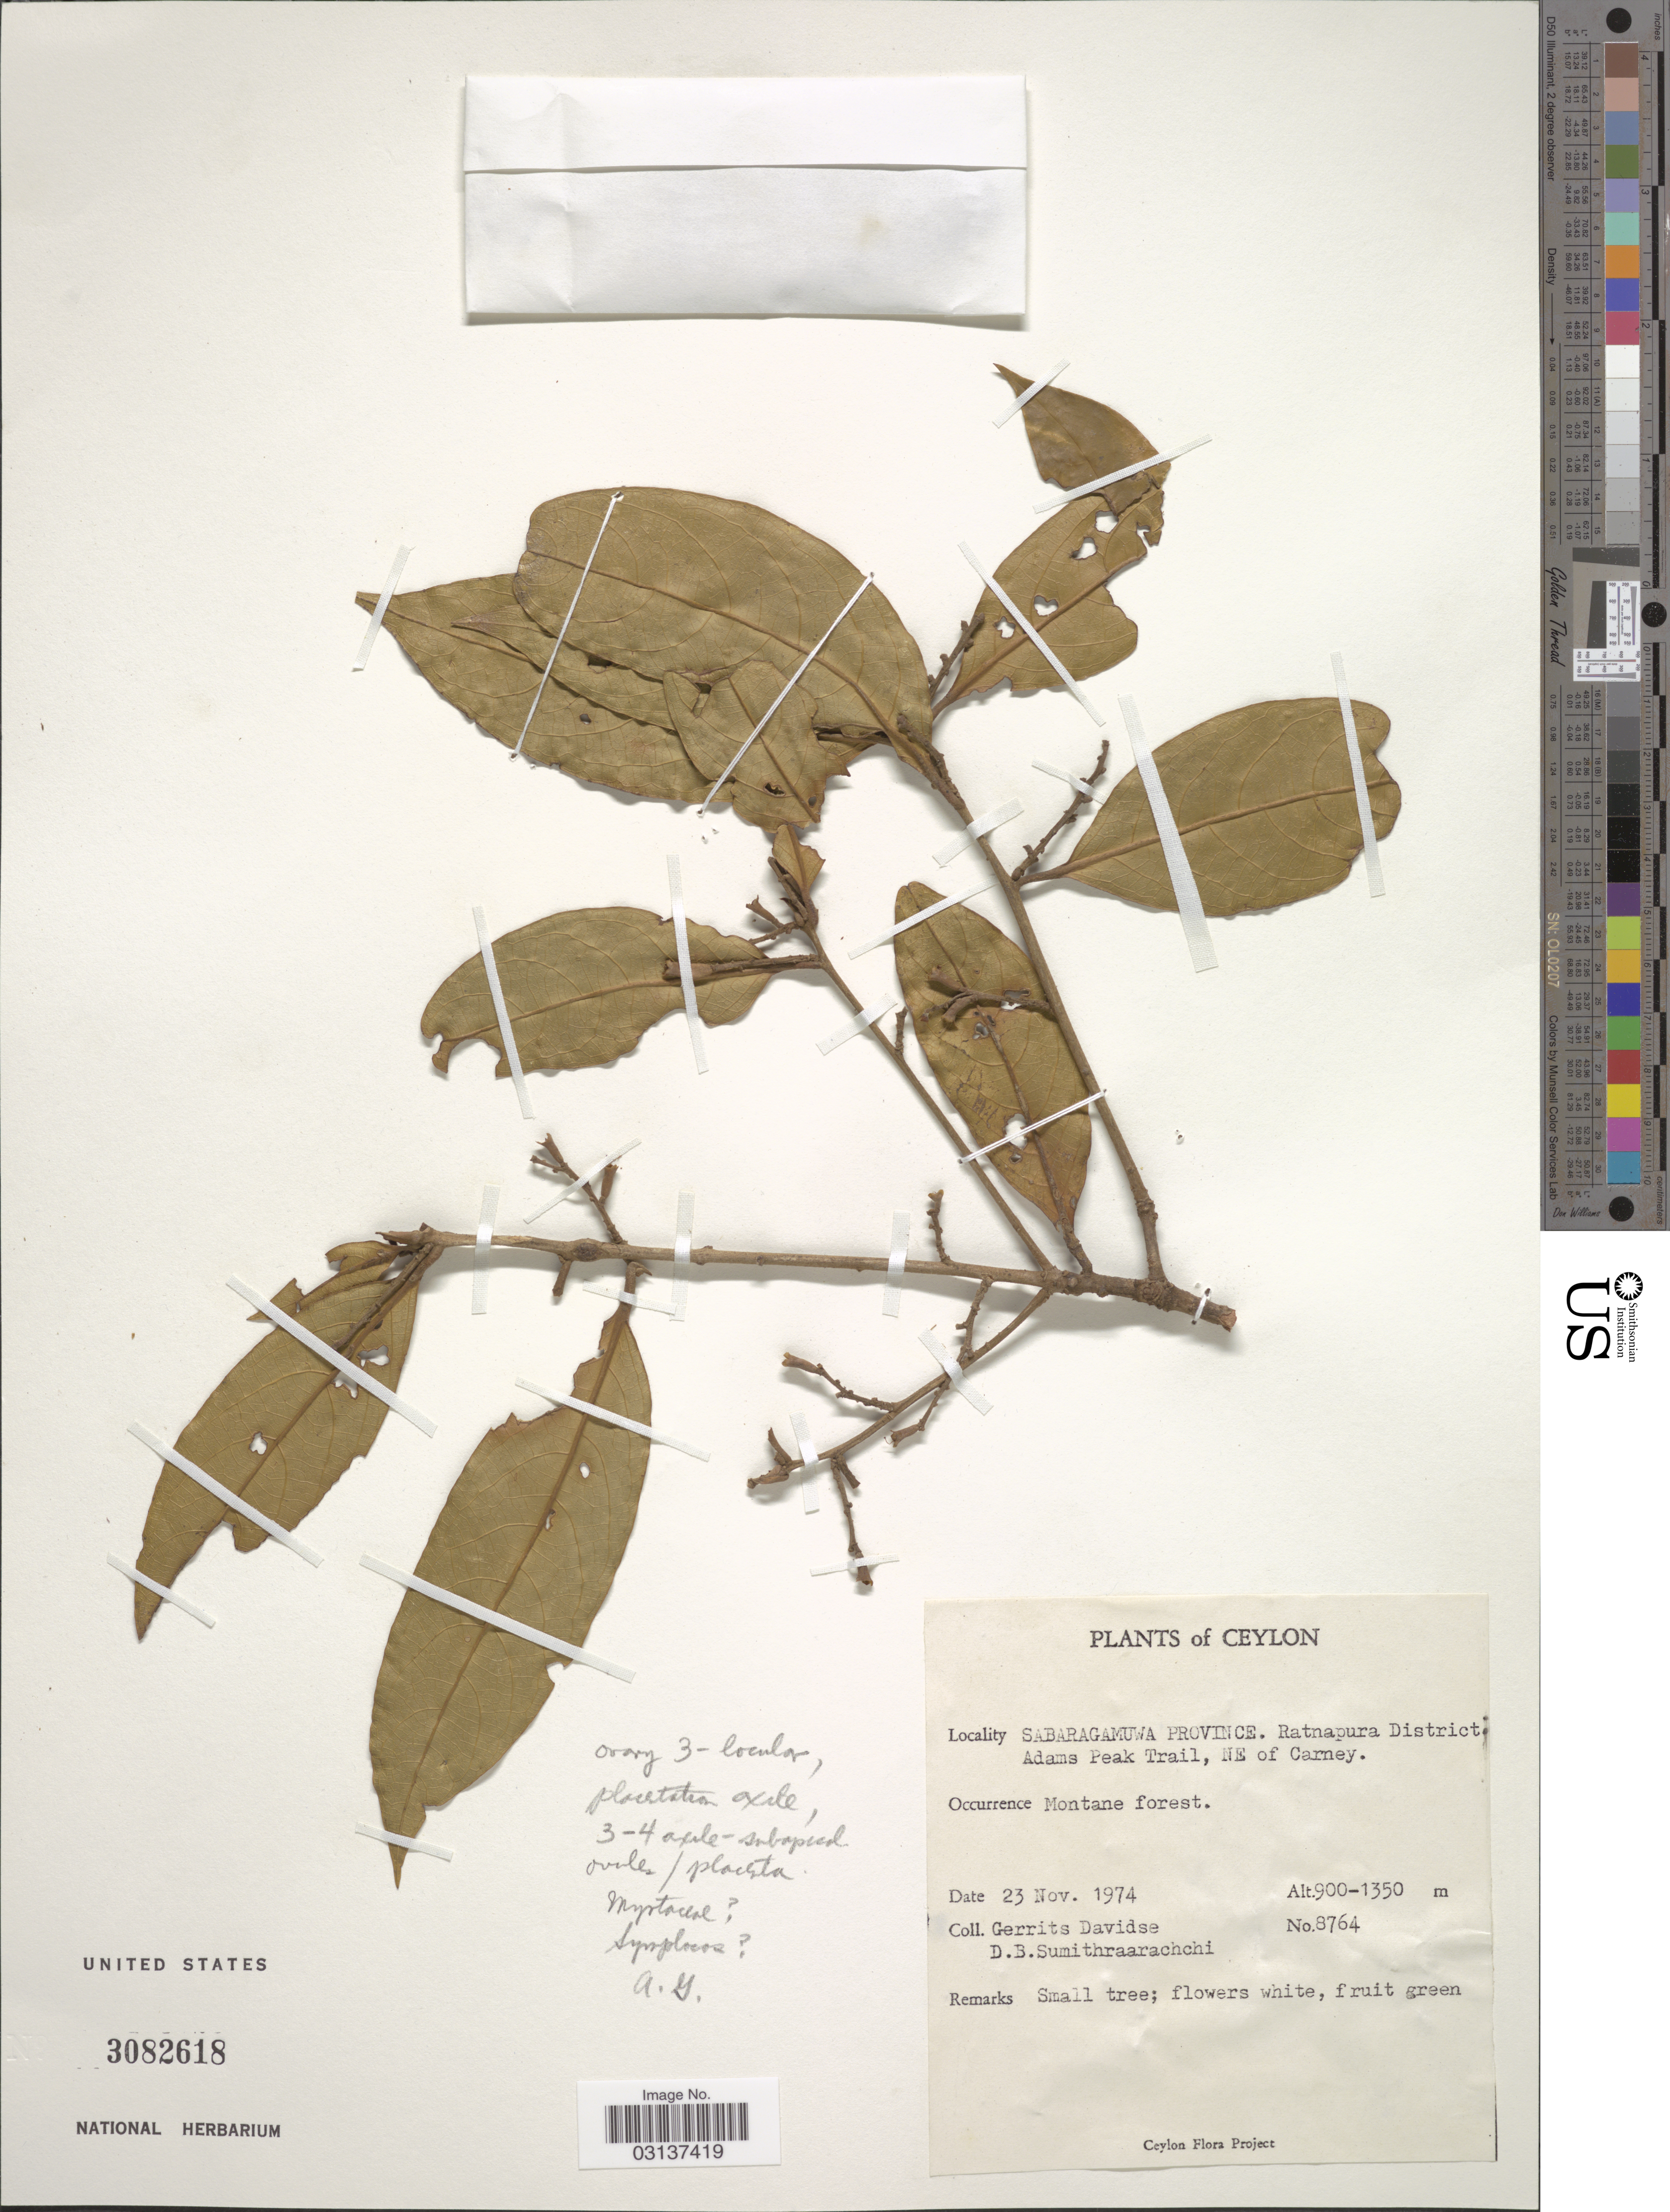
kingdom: Plantae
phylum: Tracheophyta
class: Magnoliopsida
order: Ericales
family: Symplocaceae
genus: Symplocos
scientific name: Symplocos sp.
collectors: G. Davidse & D. B. Sumithraarachchi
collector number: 8764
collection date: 1974-11-23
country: Sri Lanka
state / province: Sabaragamuwa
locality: Ceylon. Ratnapura District: Adams Peak Trail, NE of Carney.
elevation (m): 900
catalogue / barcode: US 3082618